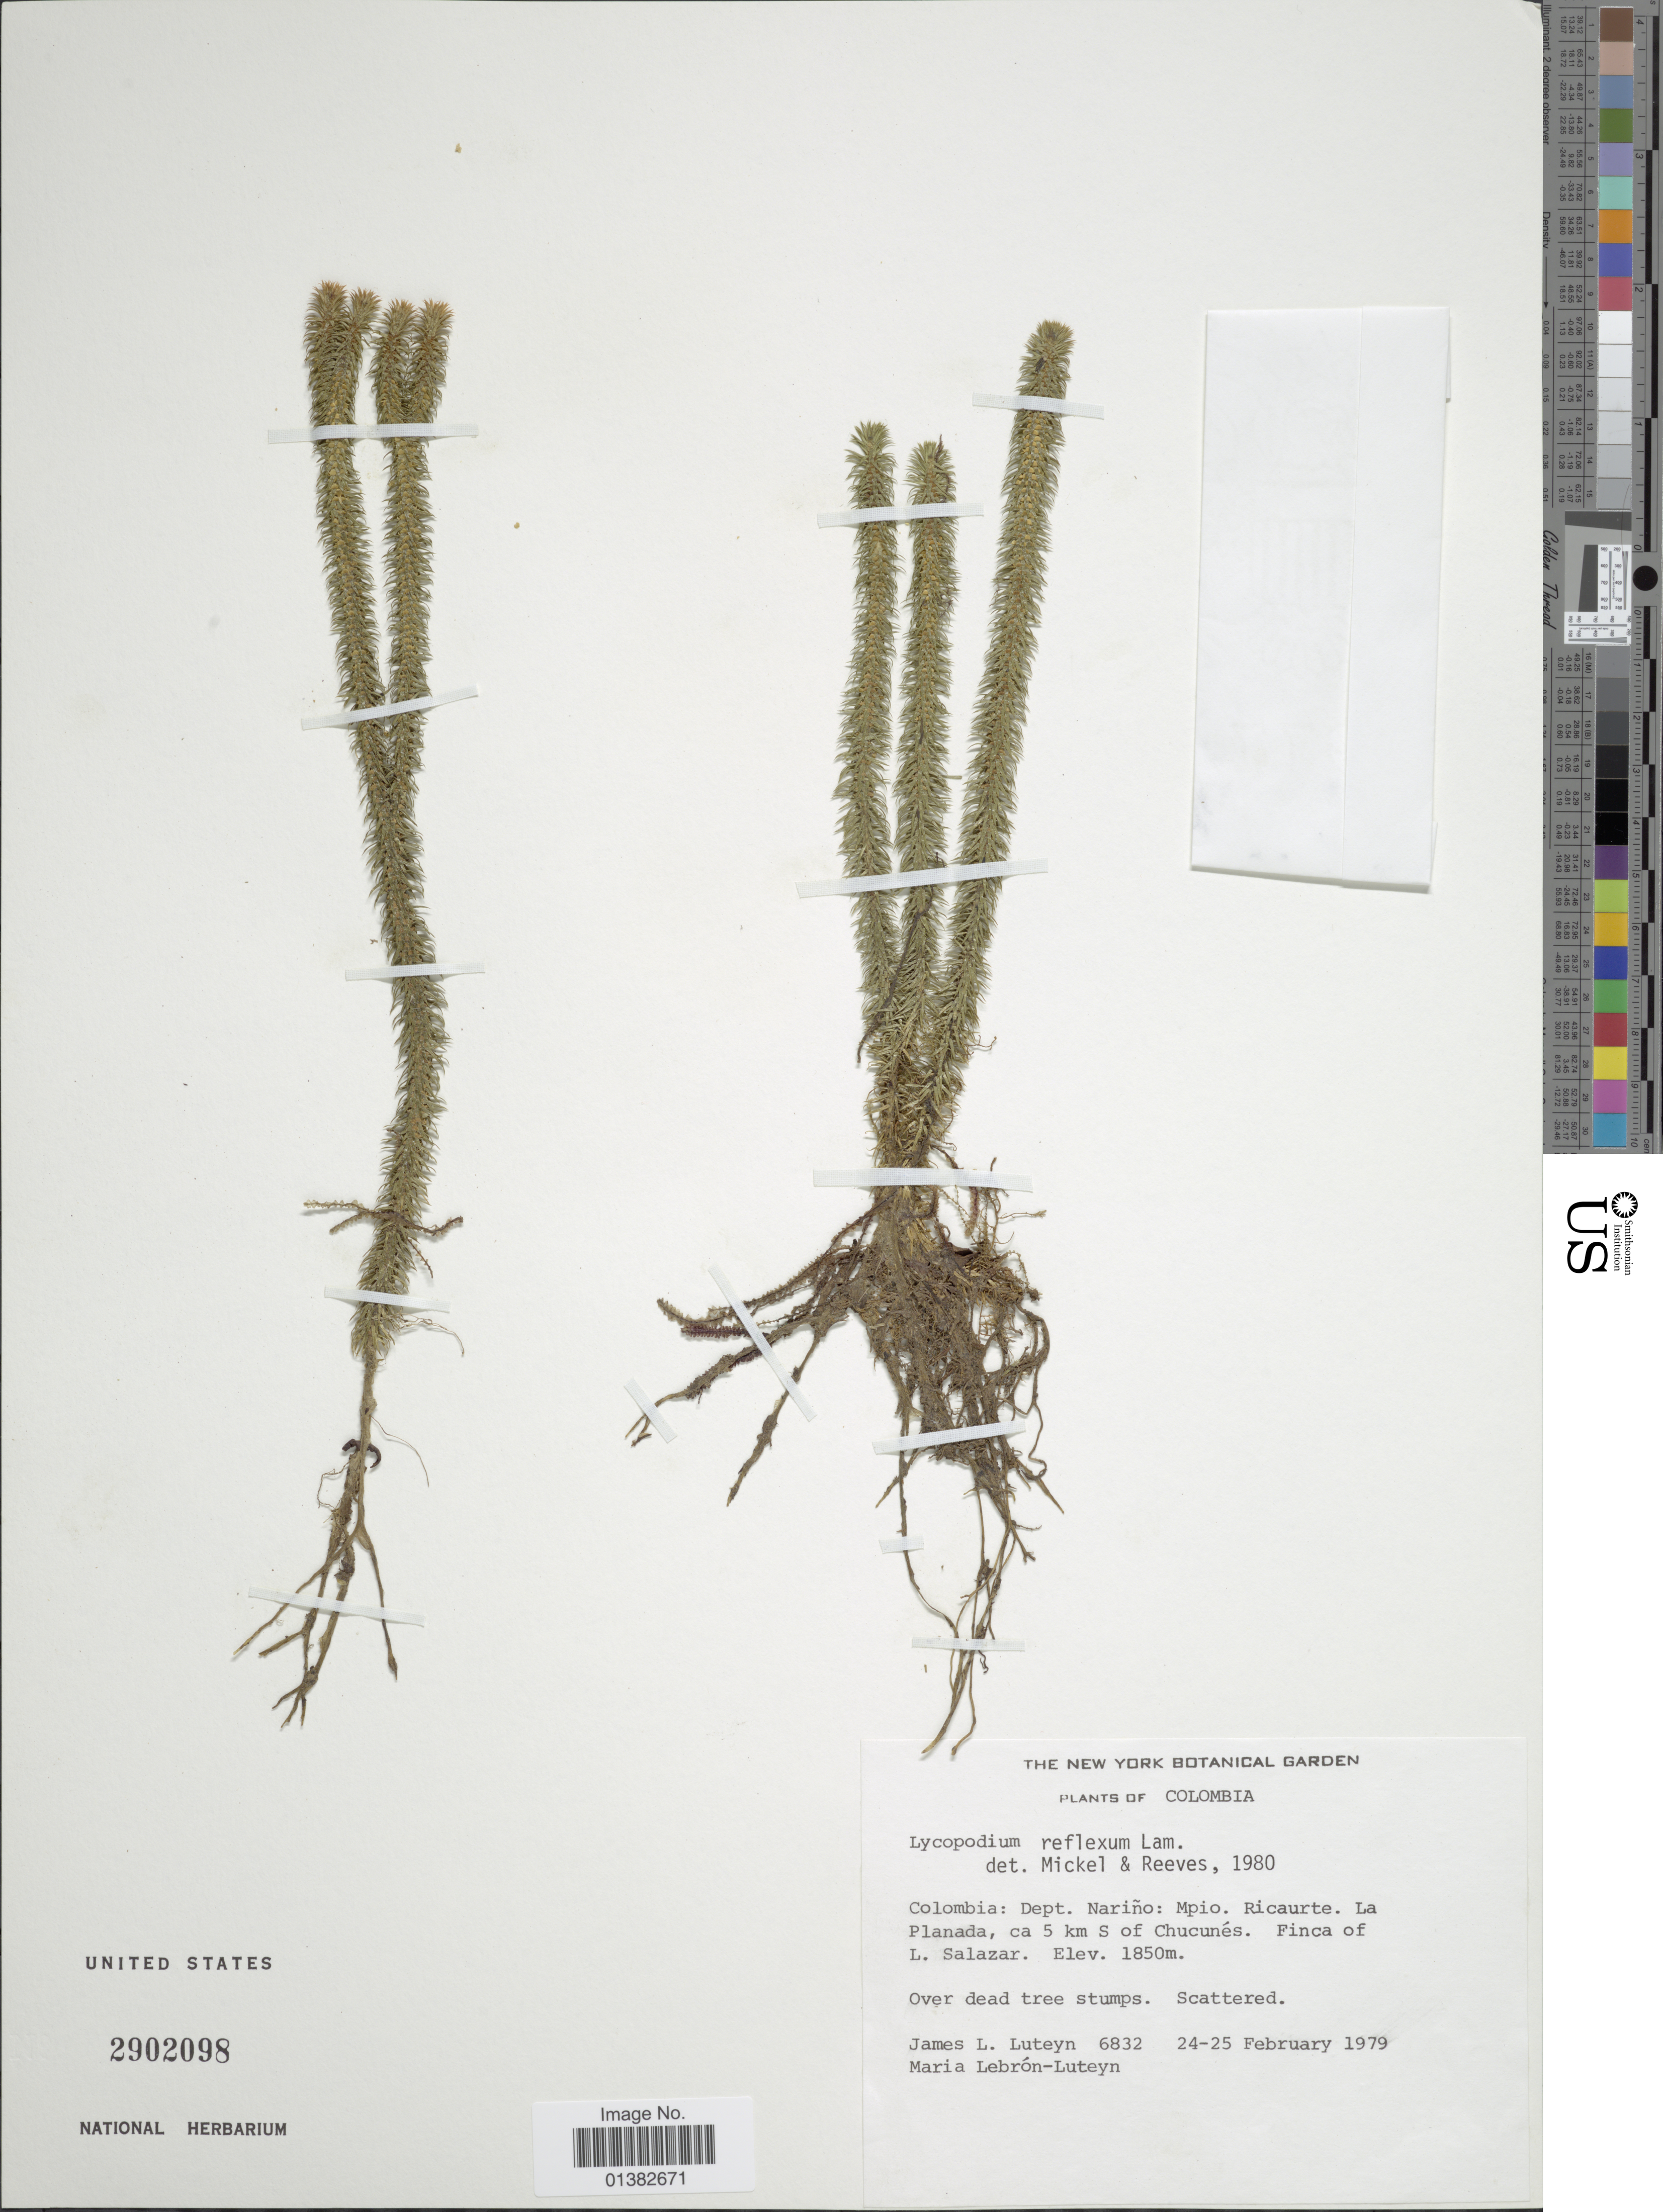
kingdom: Plantae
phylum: Tracheophyta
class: Lycopodiopsida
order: Lycopodiales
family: Lycopodiaceae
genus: Phlegmariurus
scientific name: Phlegmariurus reflexus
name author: (Lam.) B. Øllg.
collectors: J. L. Luteyn & M. L. Lebrón-Luteyn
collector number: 6832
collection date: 1979-02-24/1979-02-25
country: Colombia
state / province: Nariño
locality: Mpio. Ricaurte. La Planada, ca 5 km S of Chucunés. Finca of L. Salazar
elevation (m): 1850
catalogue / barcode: US 2902098